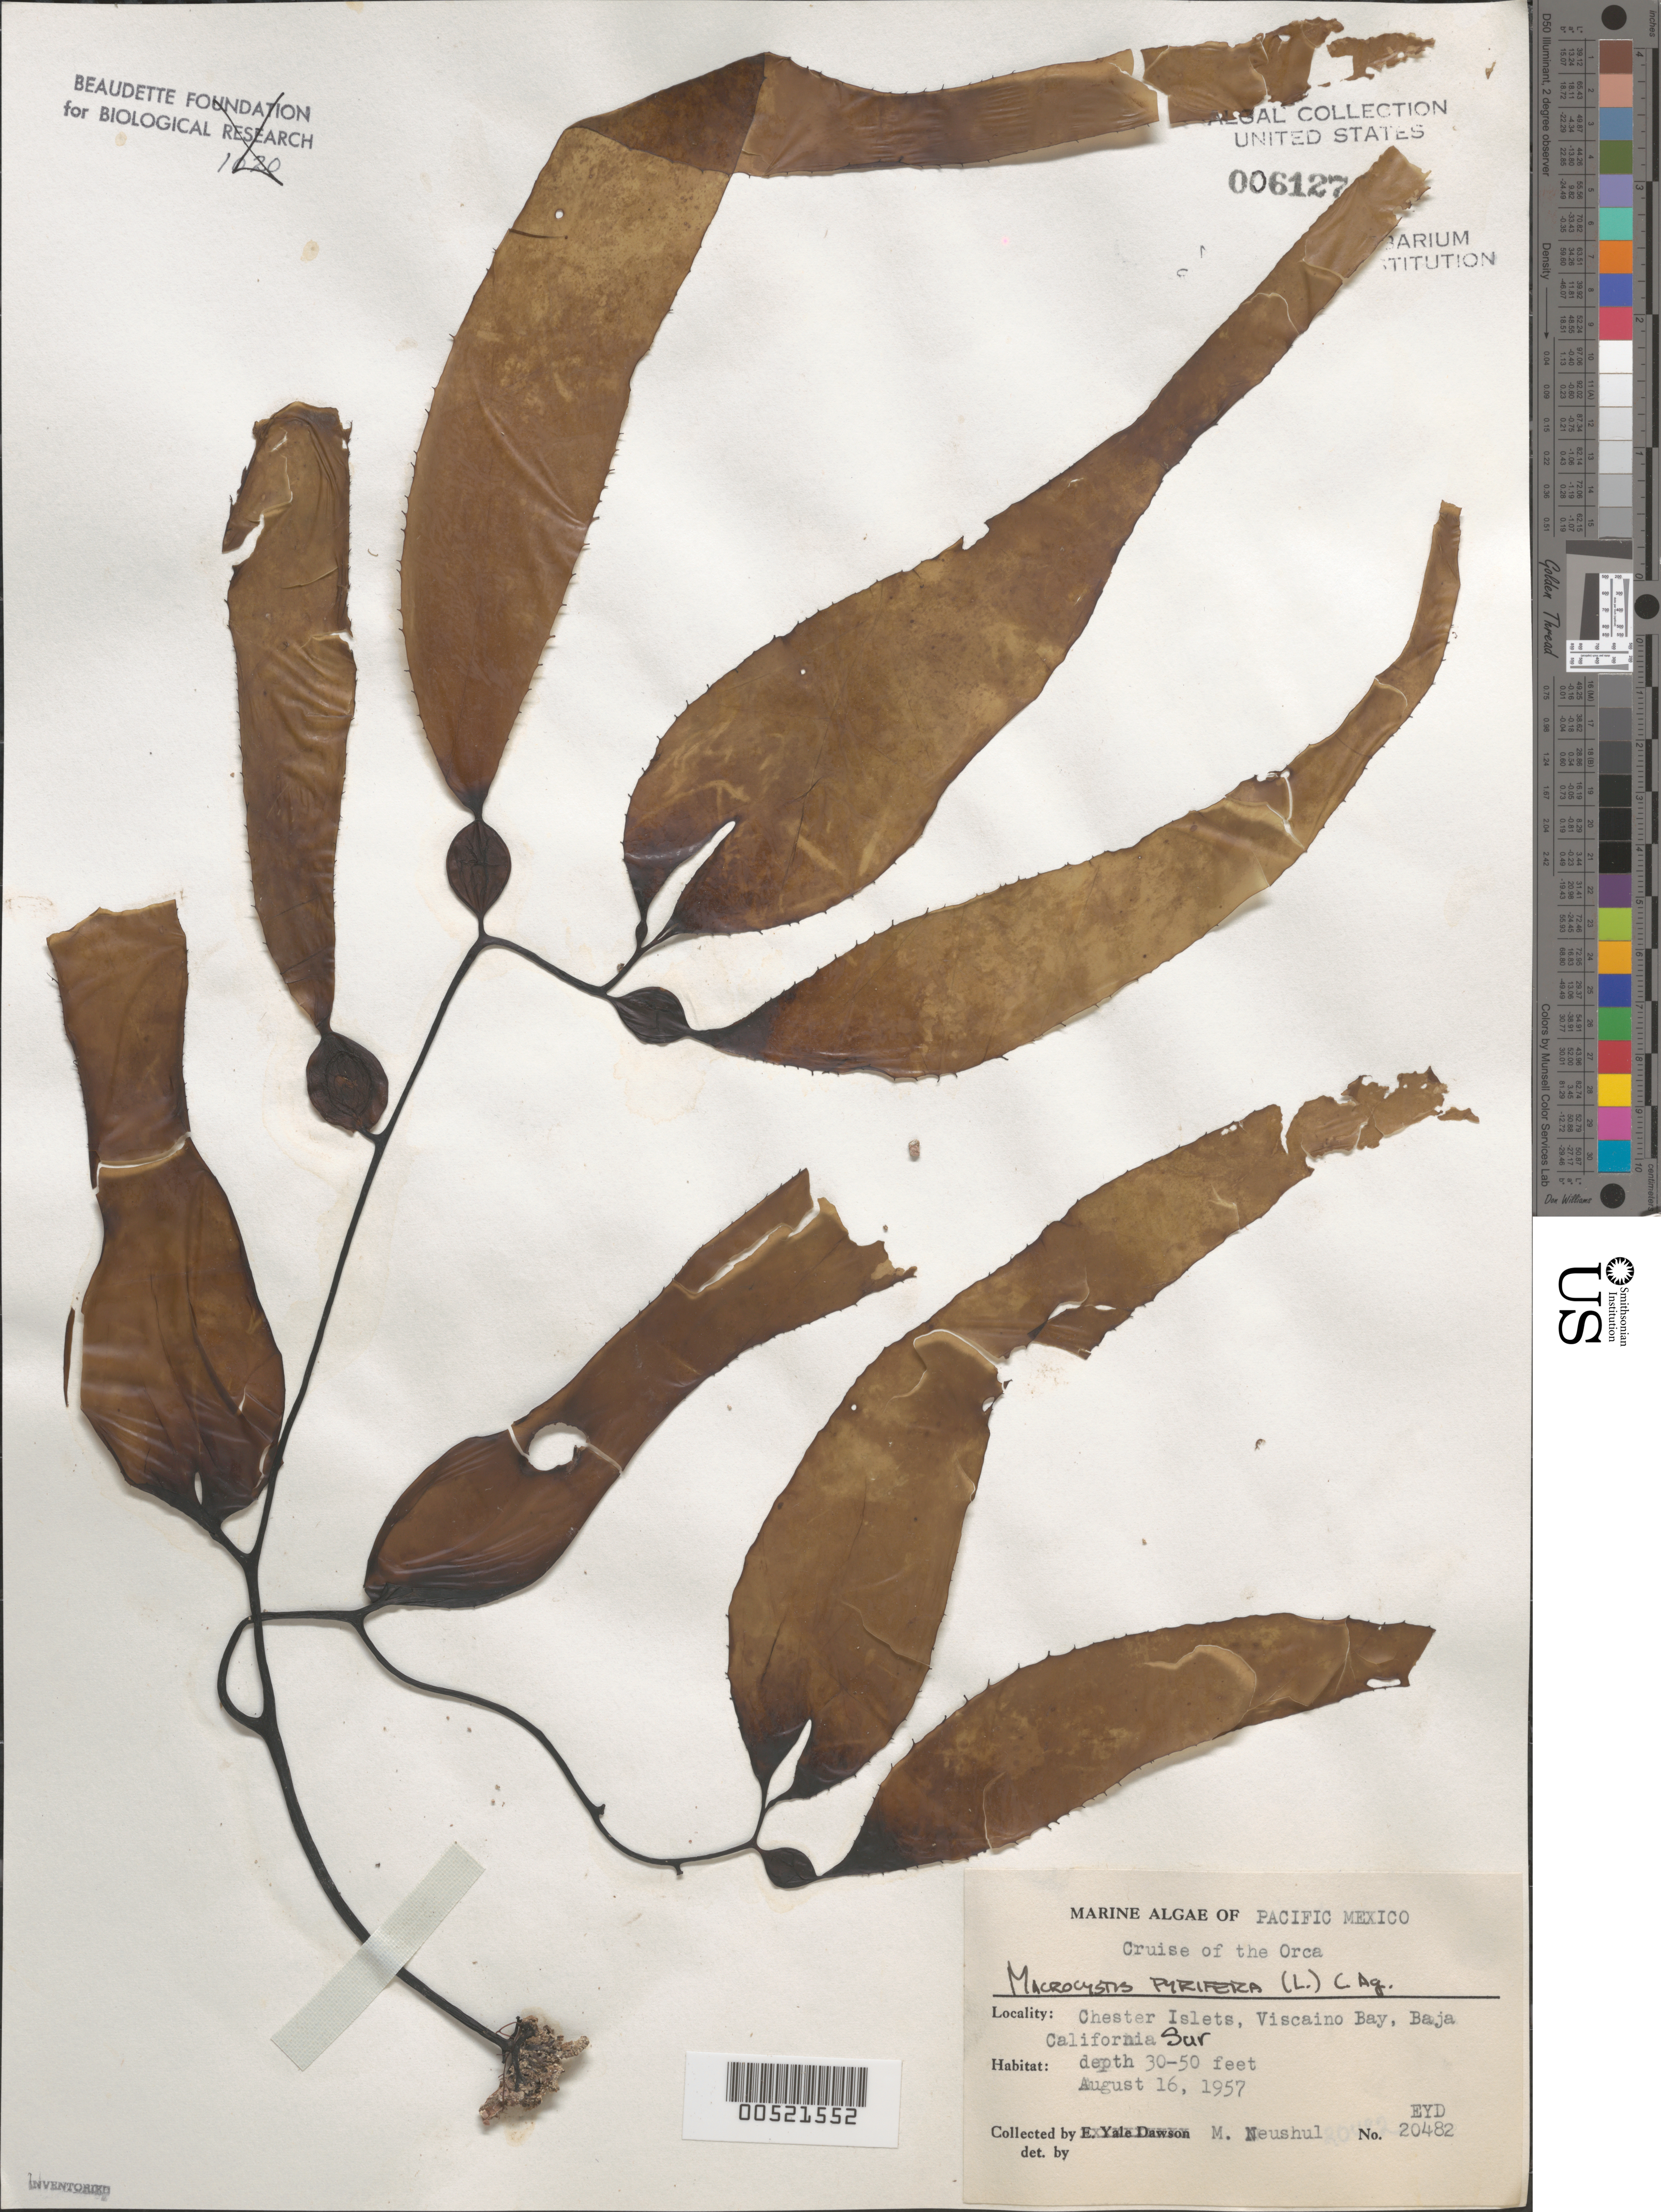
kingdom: Chromista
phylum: Ochrophyta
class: Phaeophyceae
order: Laminariales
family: Laminariaceae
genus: Macrocystis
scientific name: Macrocystis pyrifera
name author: (L.) C. Agardh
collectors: M. Neushul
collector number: EYD 20482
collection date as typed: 16 Aug 1957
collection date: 1957-08-16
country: Mexico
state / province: Baja California Sur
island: Chester Islets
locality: Bahia Sebastian Vizcaino (Viscaino Bay)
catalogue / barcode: US 6127